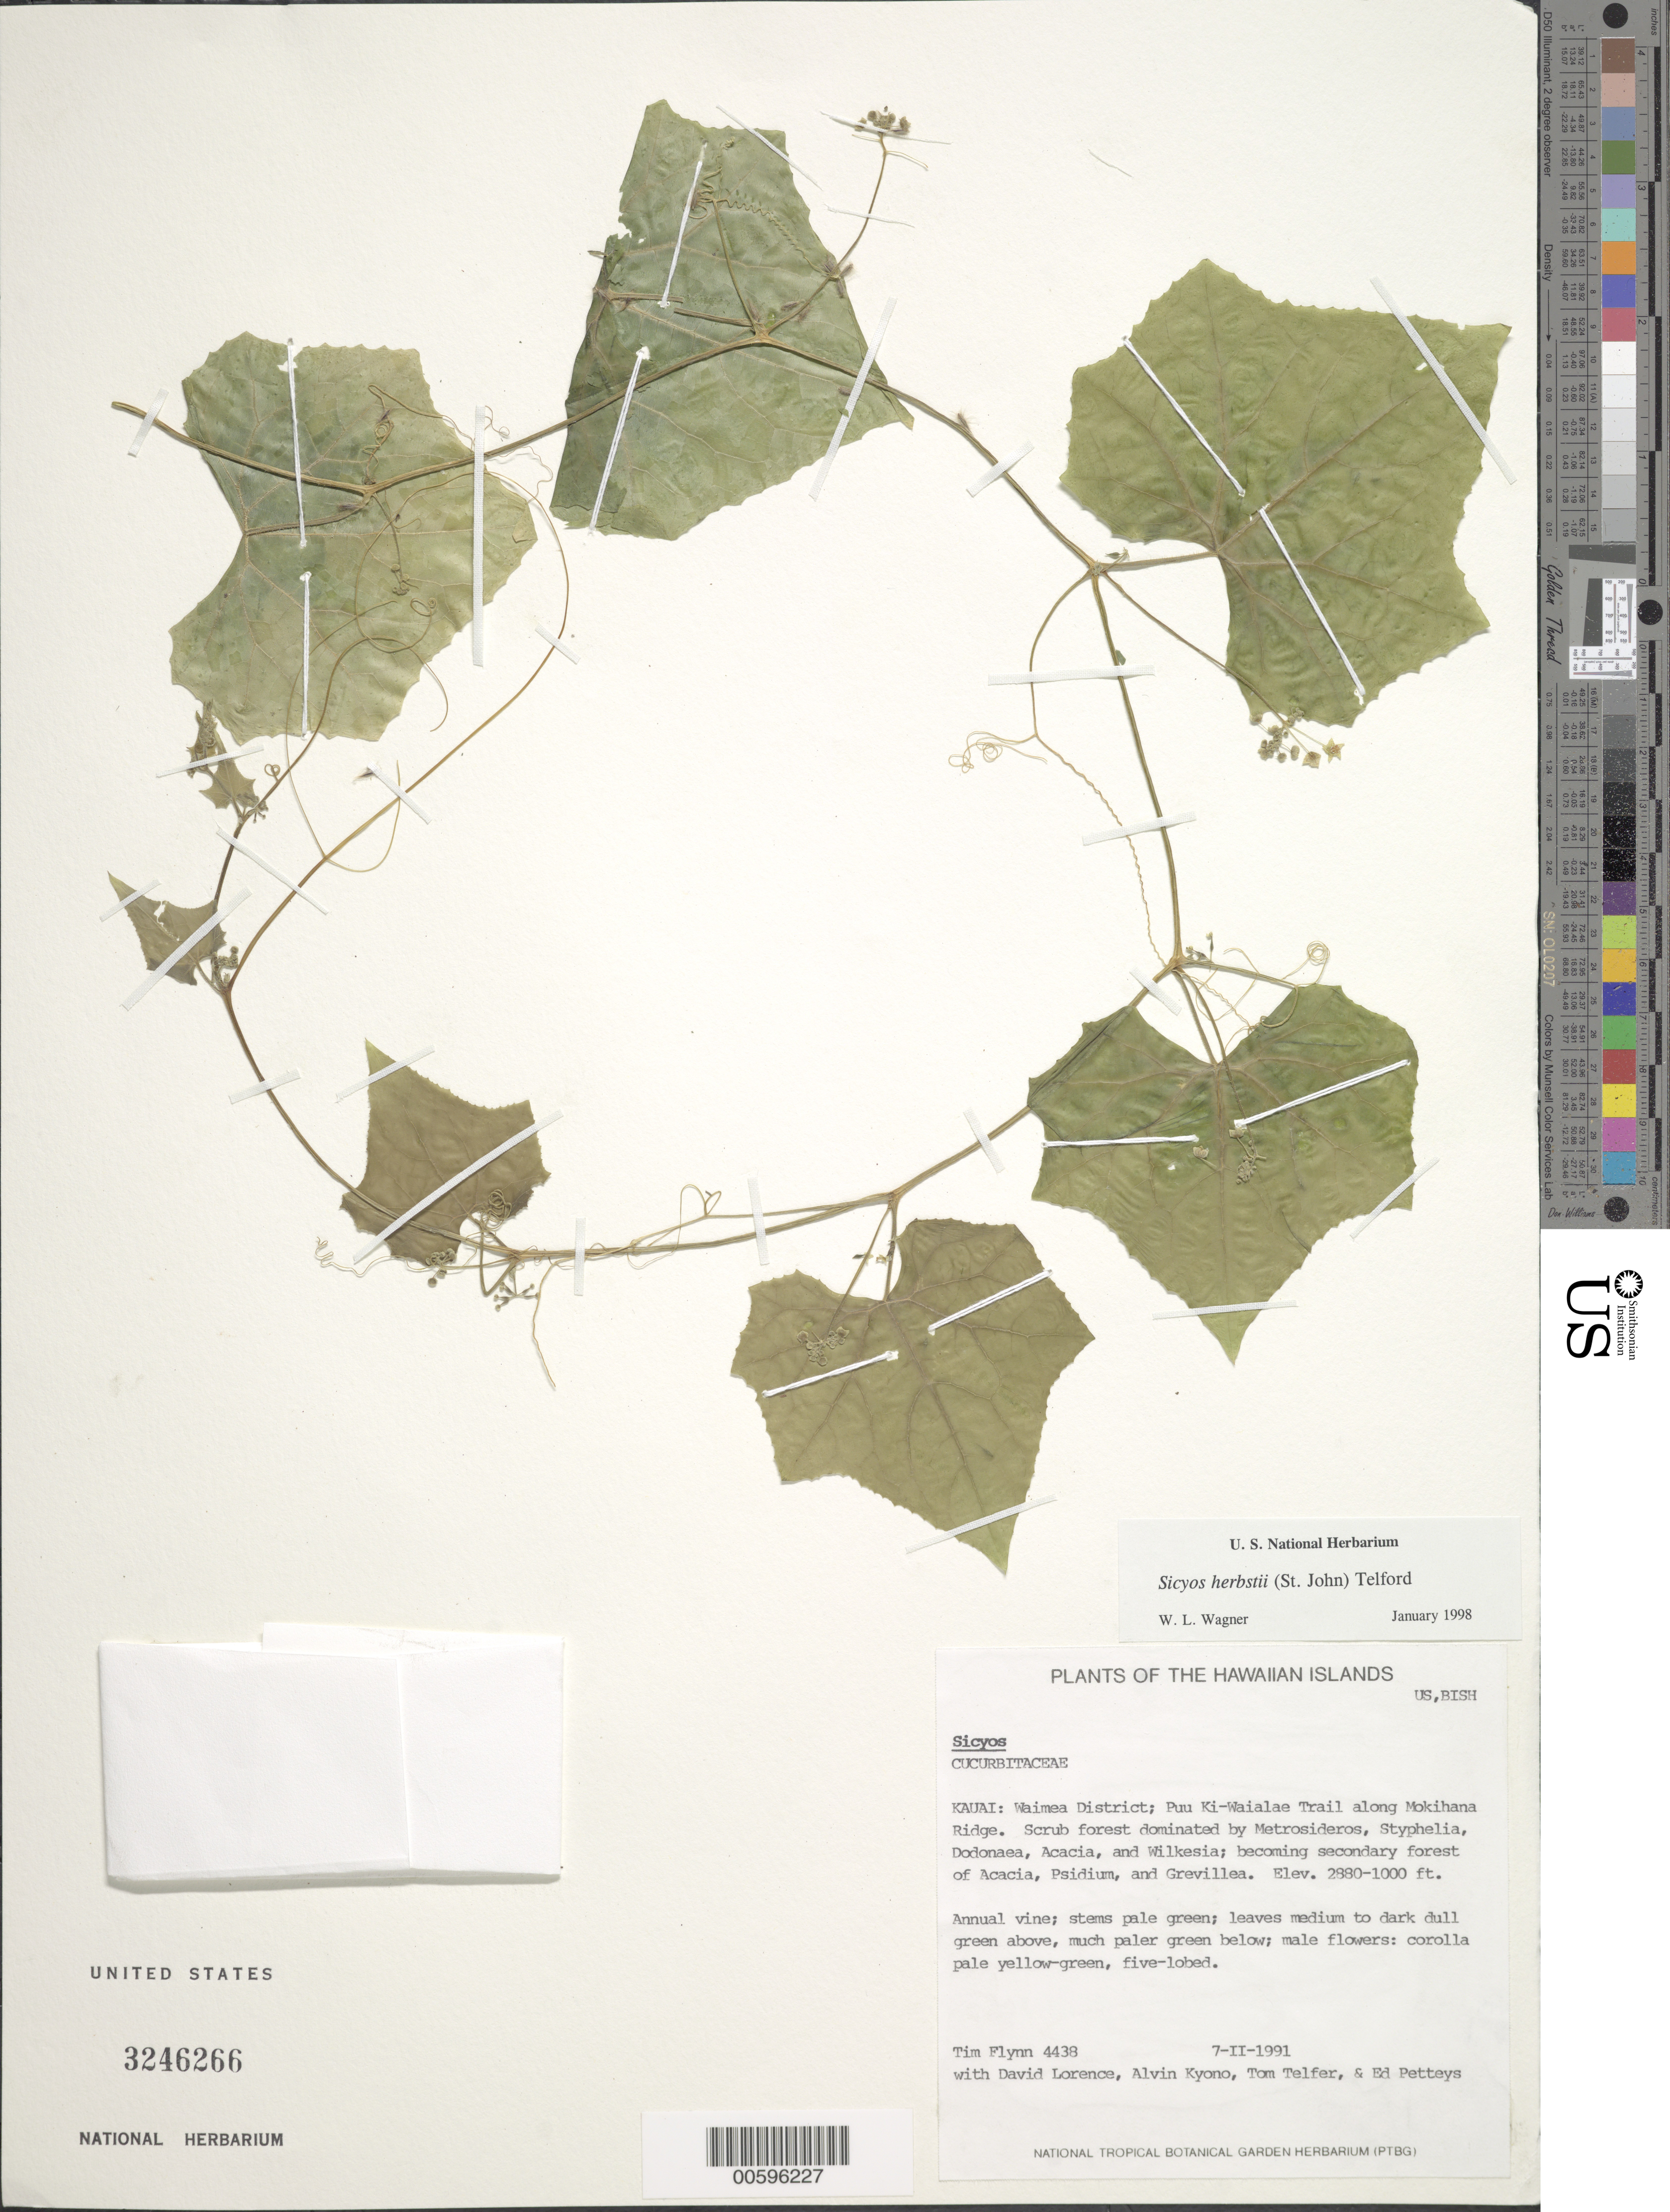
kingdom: Plantae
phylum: Tracheophyta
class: Magnoliopsida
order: Cucurbitales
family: Cucurbitaceae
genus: Sicyos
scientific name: Sicyos herbstii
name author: (H. St. John) Telford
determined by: Wagner, W. L., (BOT), Smithsonian Institution - National Museum of Natural History (UNITED STATES)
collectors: T. W. Flynn, D. Lorence, A. Kyono, T. Telfer & E. Petteys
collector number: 4438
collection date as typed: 7 Feb 1991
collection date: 1991-02-07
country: United States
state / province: Hawaii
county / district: Kauai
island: Kaua'i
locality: Waimea Dist; Puu Ki-Waialae Trail along Mokihana Ridge.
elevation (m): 878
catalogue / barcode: US 3246266